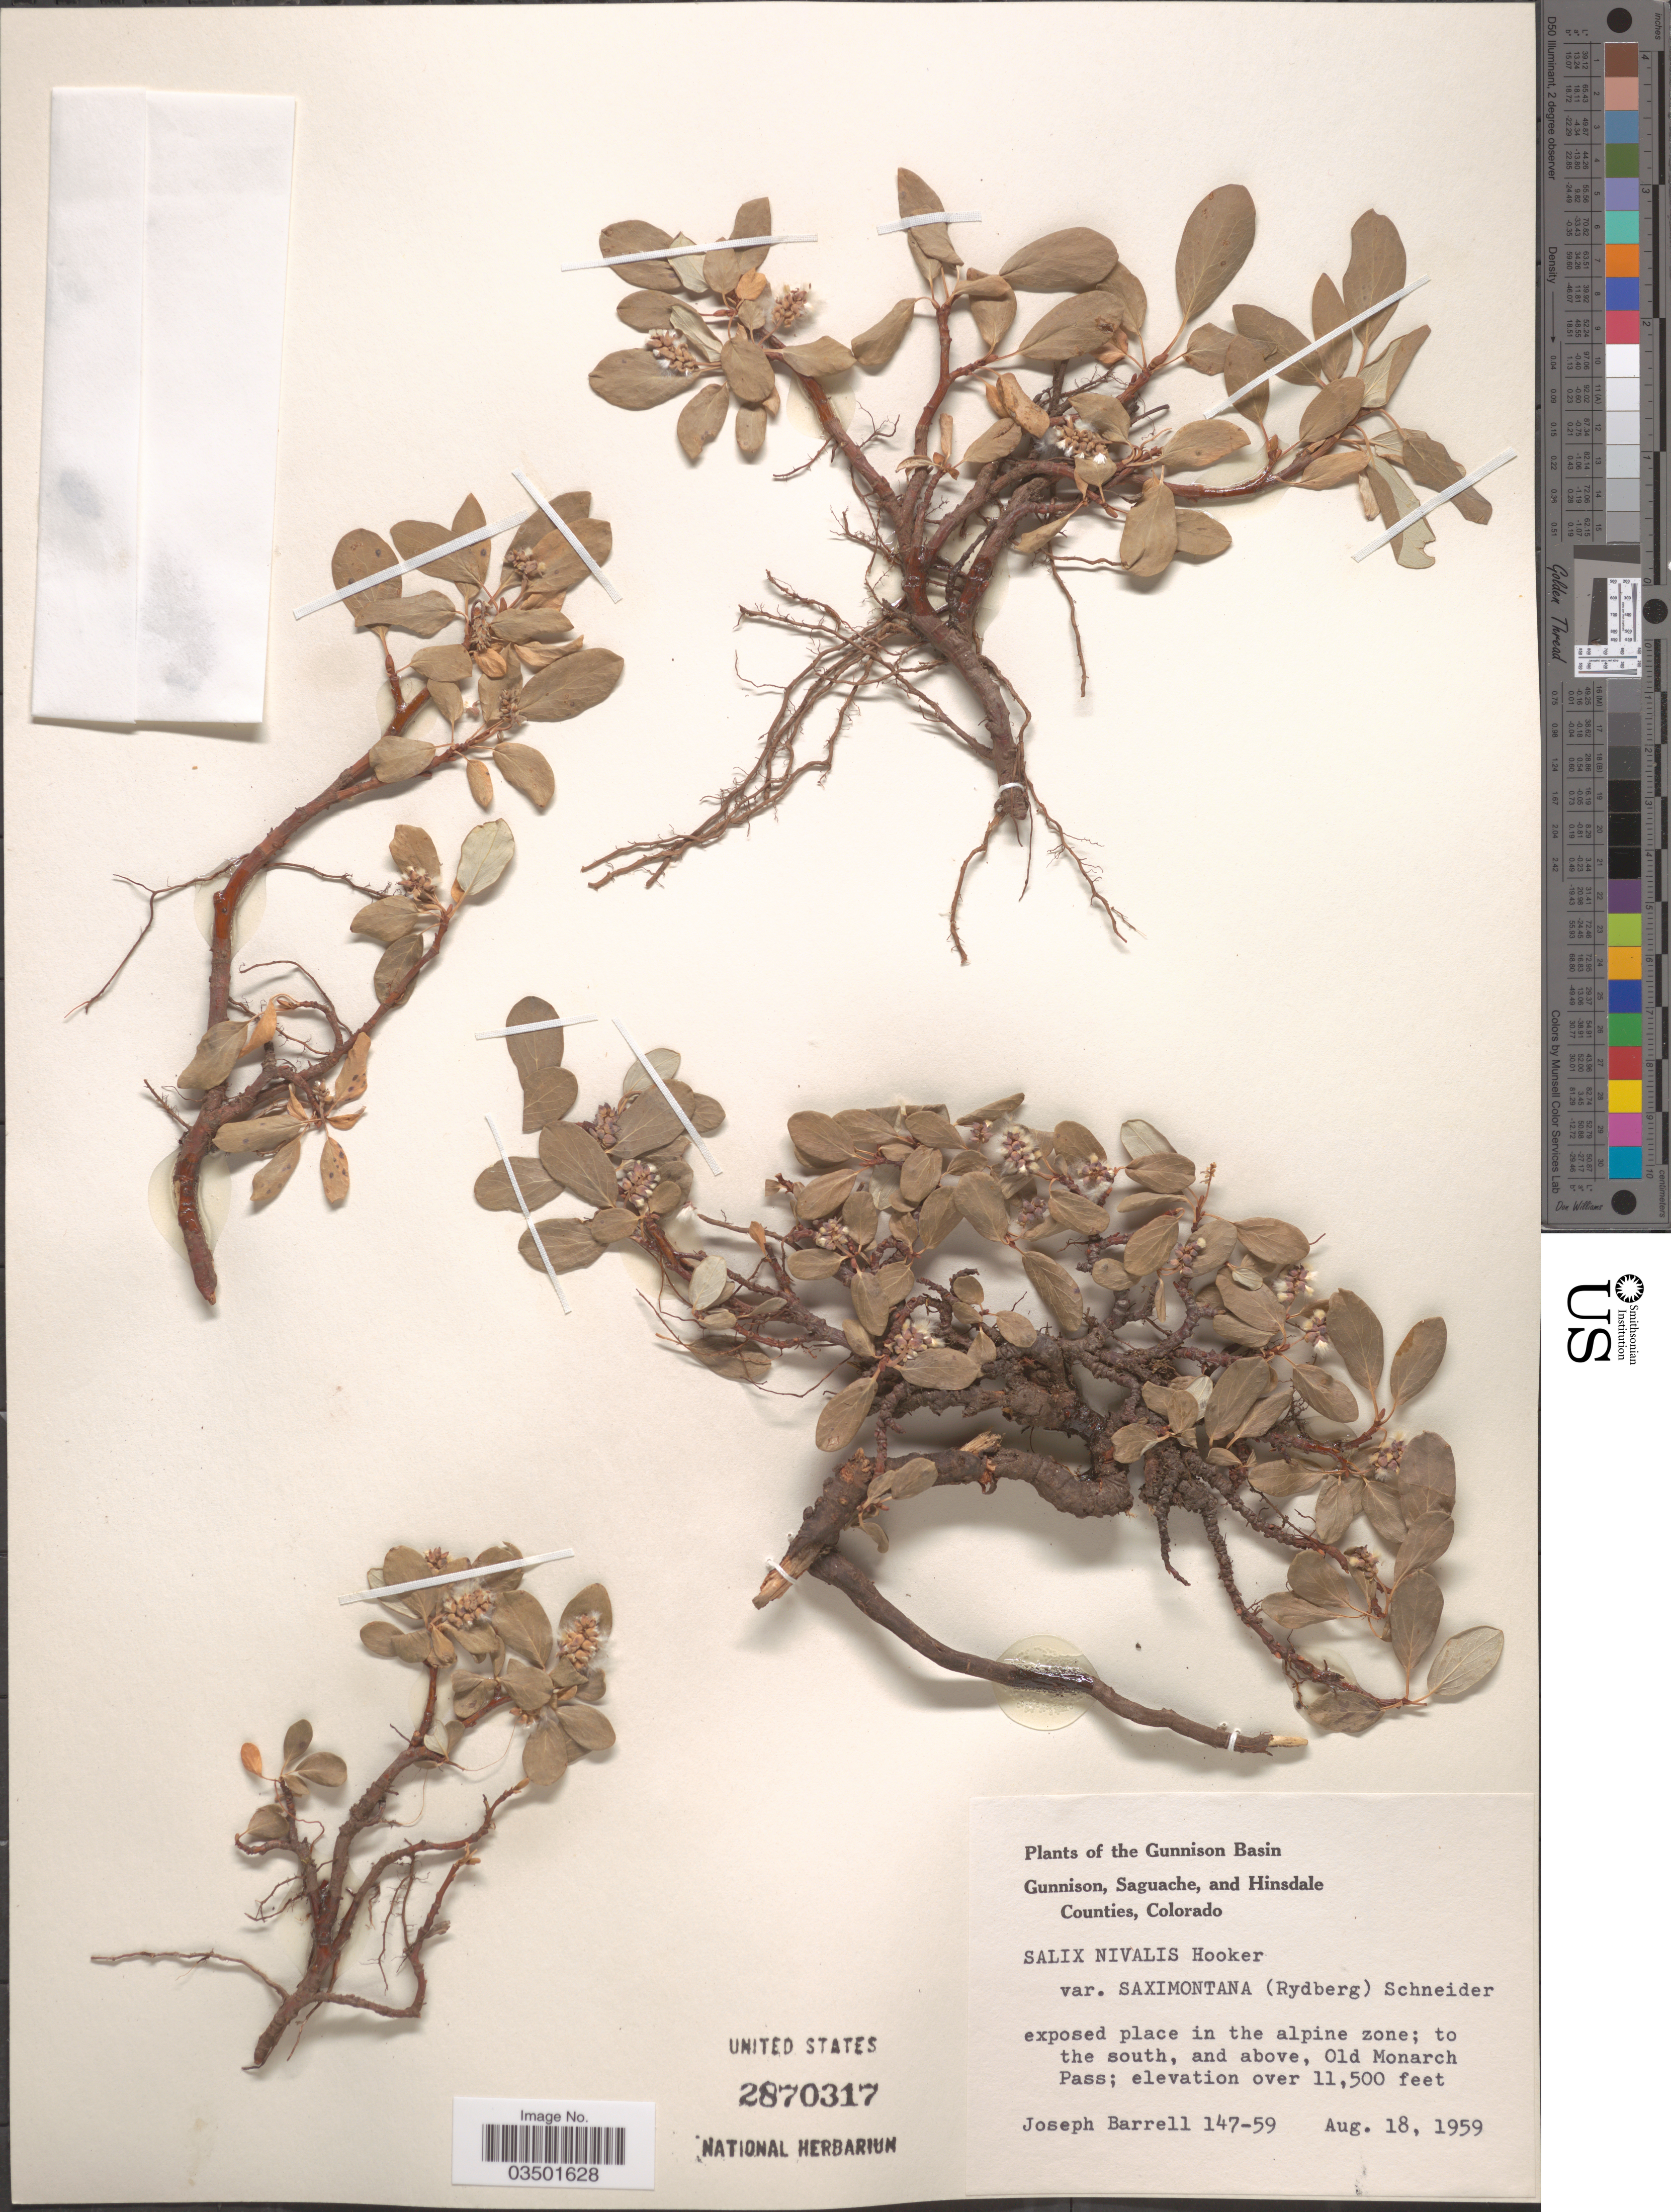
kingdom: Plantae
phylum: Tracheophyta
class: Magnoliopsida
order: Malpighiales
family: Salicaceae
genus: Salix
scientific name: Salix nivalis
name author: Hook.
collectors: J. Barrell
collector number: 147-59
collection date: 1959-08-18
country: United States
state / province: Colorado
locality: The Gunnison Basin. Gunnison, Saguache, and Hinsdale Counties. To the south, and above, Old Monarch Pass.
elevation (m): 3505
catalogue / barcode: US 2870317